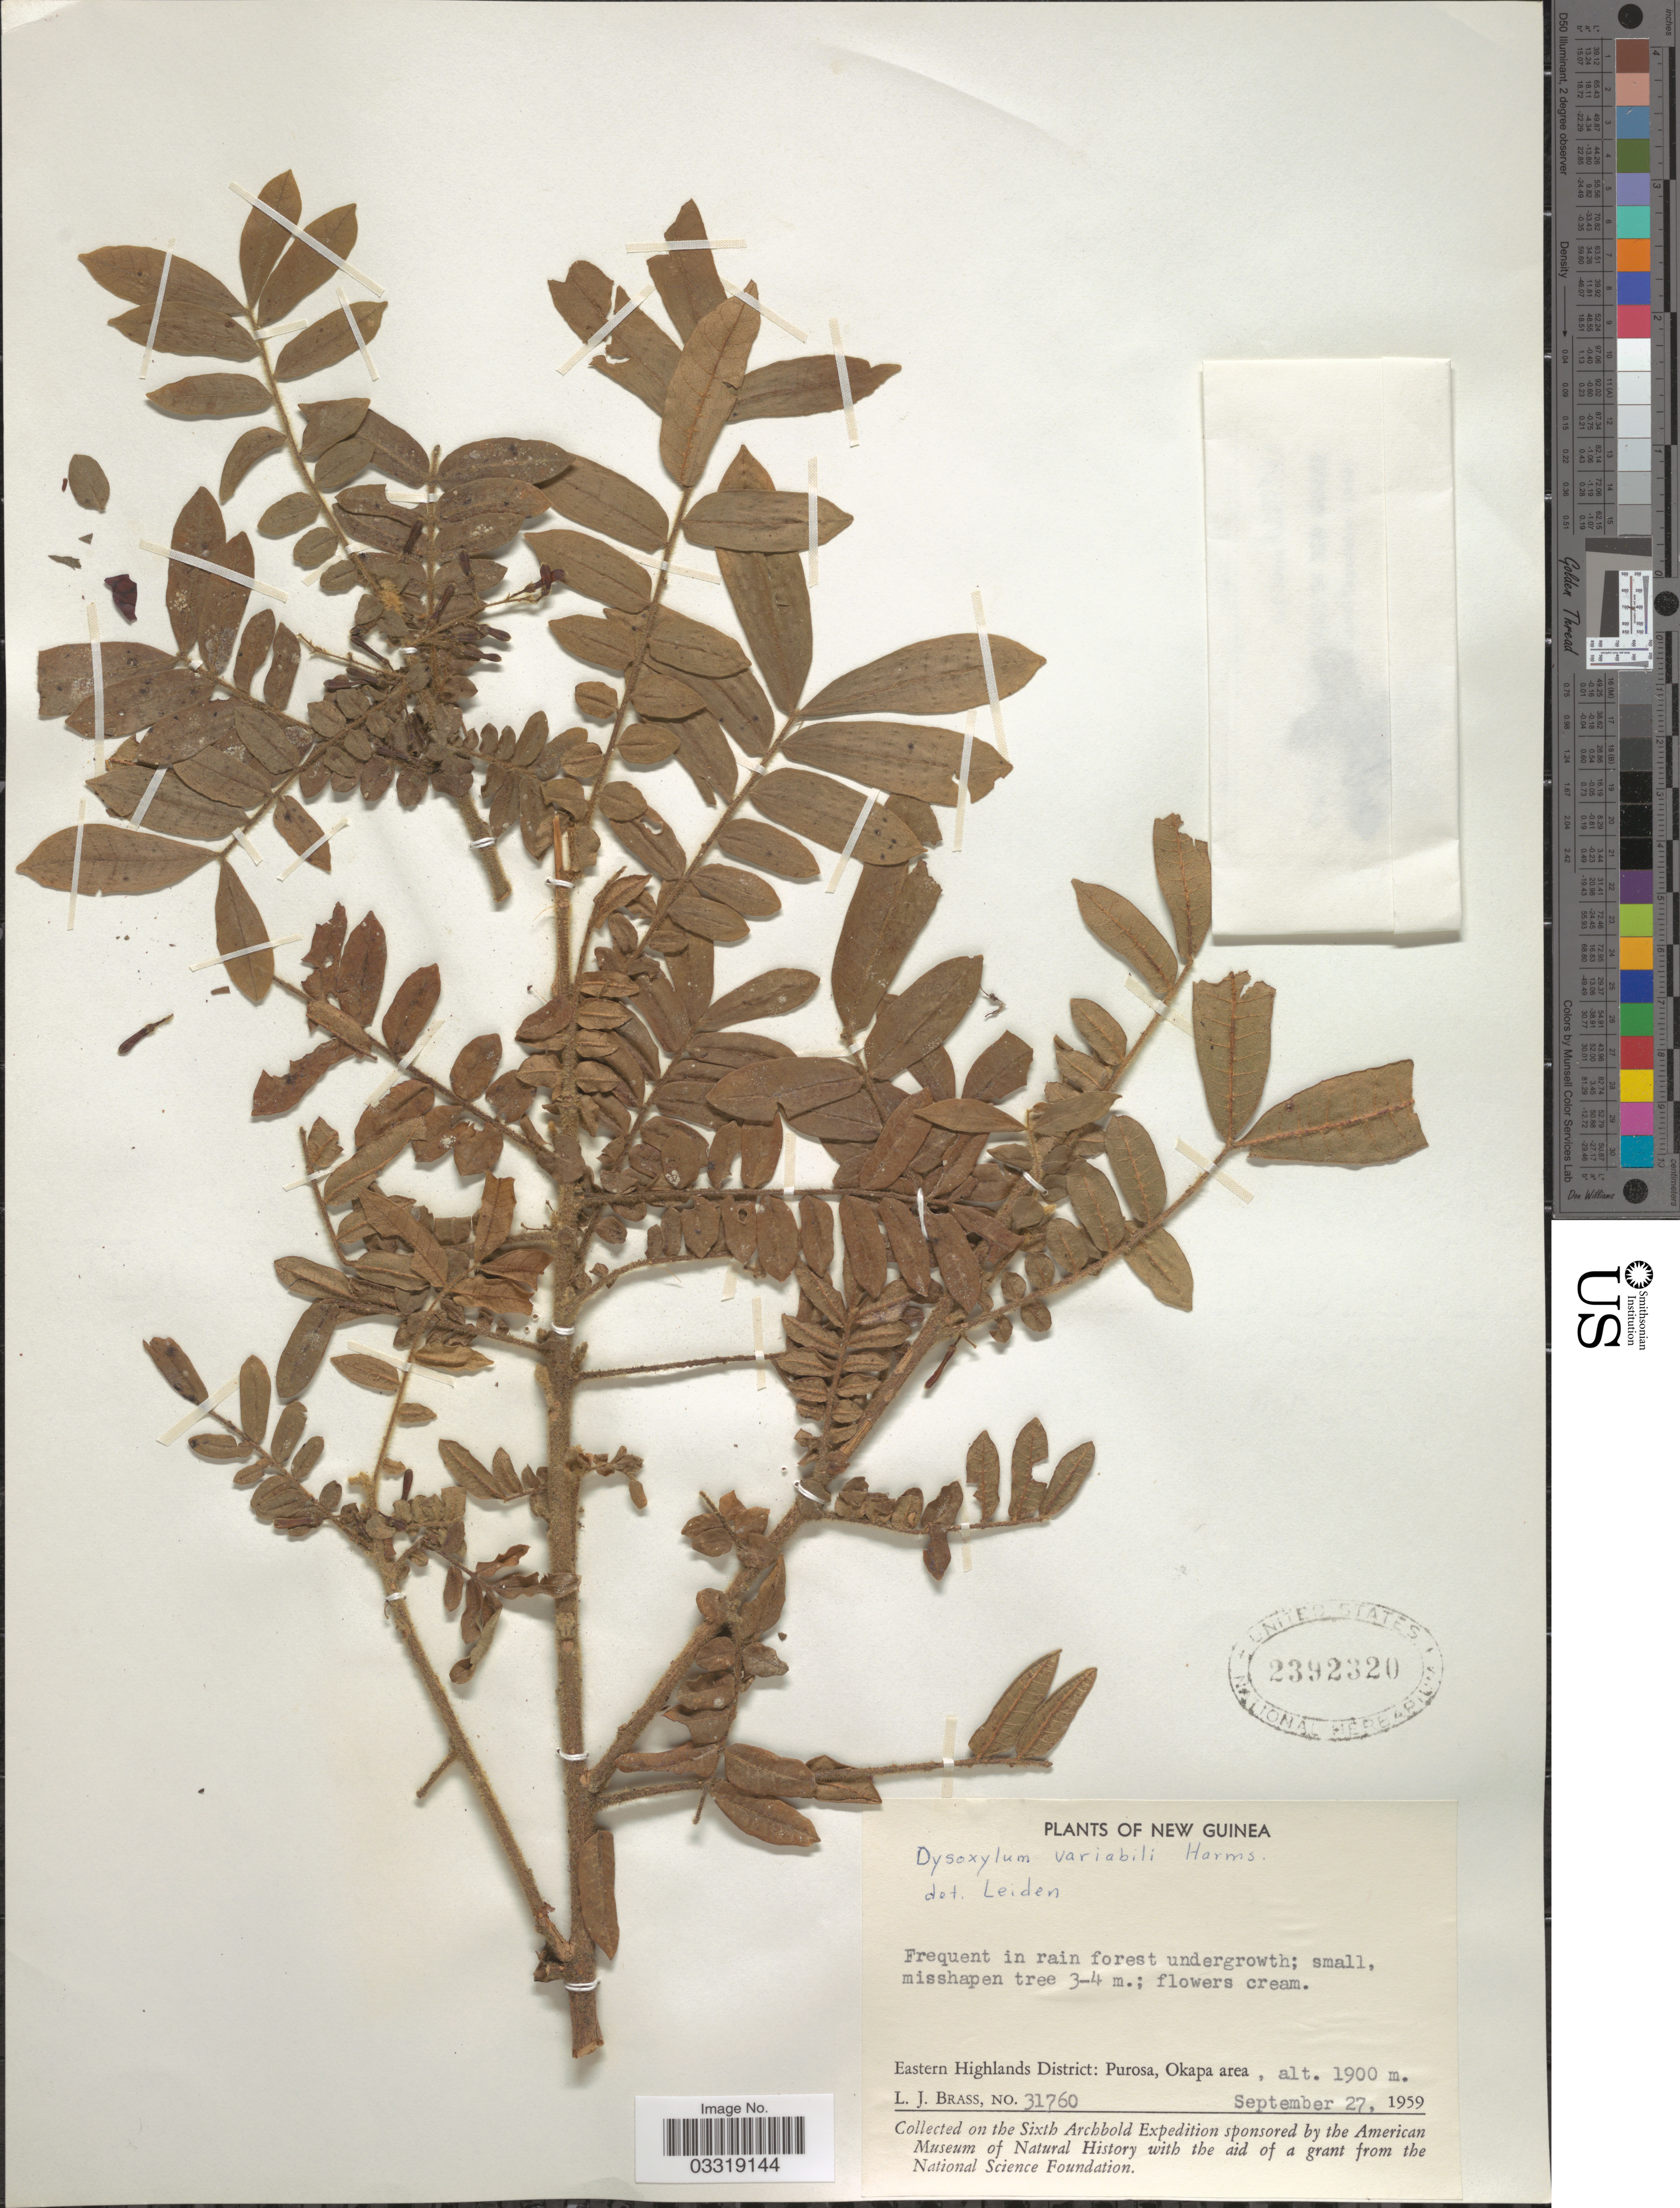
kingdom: Plantae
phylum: Tracheophyta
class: Magnoliopsida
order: Sapindales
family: Meliaceae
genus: Didymocheton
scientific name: Didymocheton variabilis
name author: (Harms) Holzmeyer & Mabb.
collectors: L. J. Brass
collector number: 31760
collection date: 1959-09-27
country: Papua New Guinea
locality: New Guinea. Eastern Highlands District: Purosa, Okapa area.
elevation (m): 1900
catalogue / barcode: US 2392320